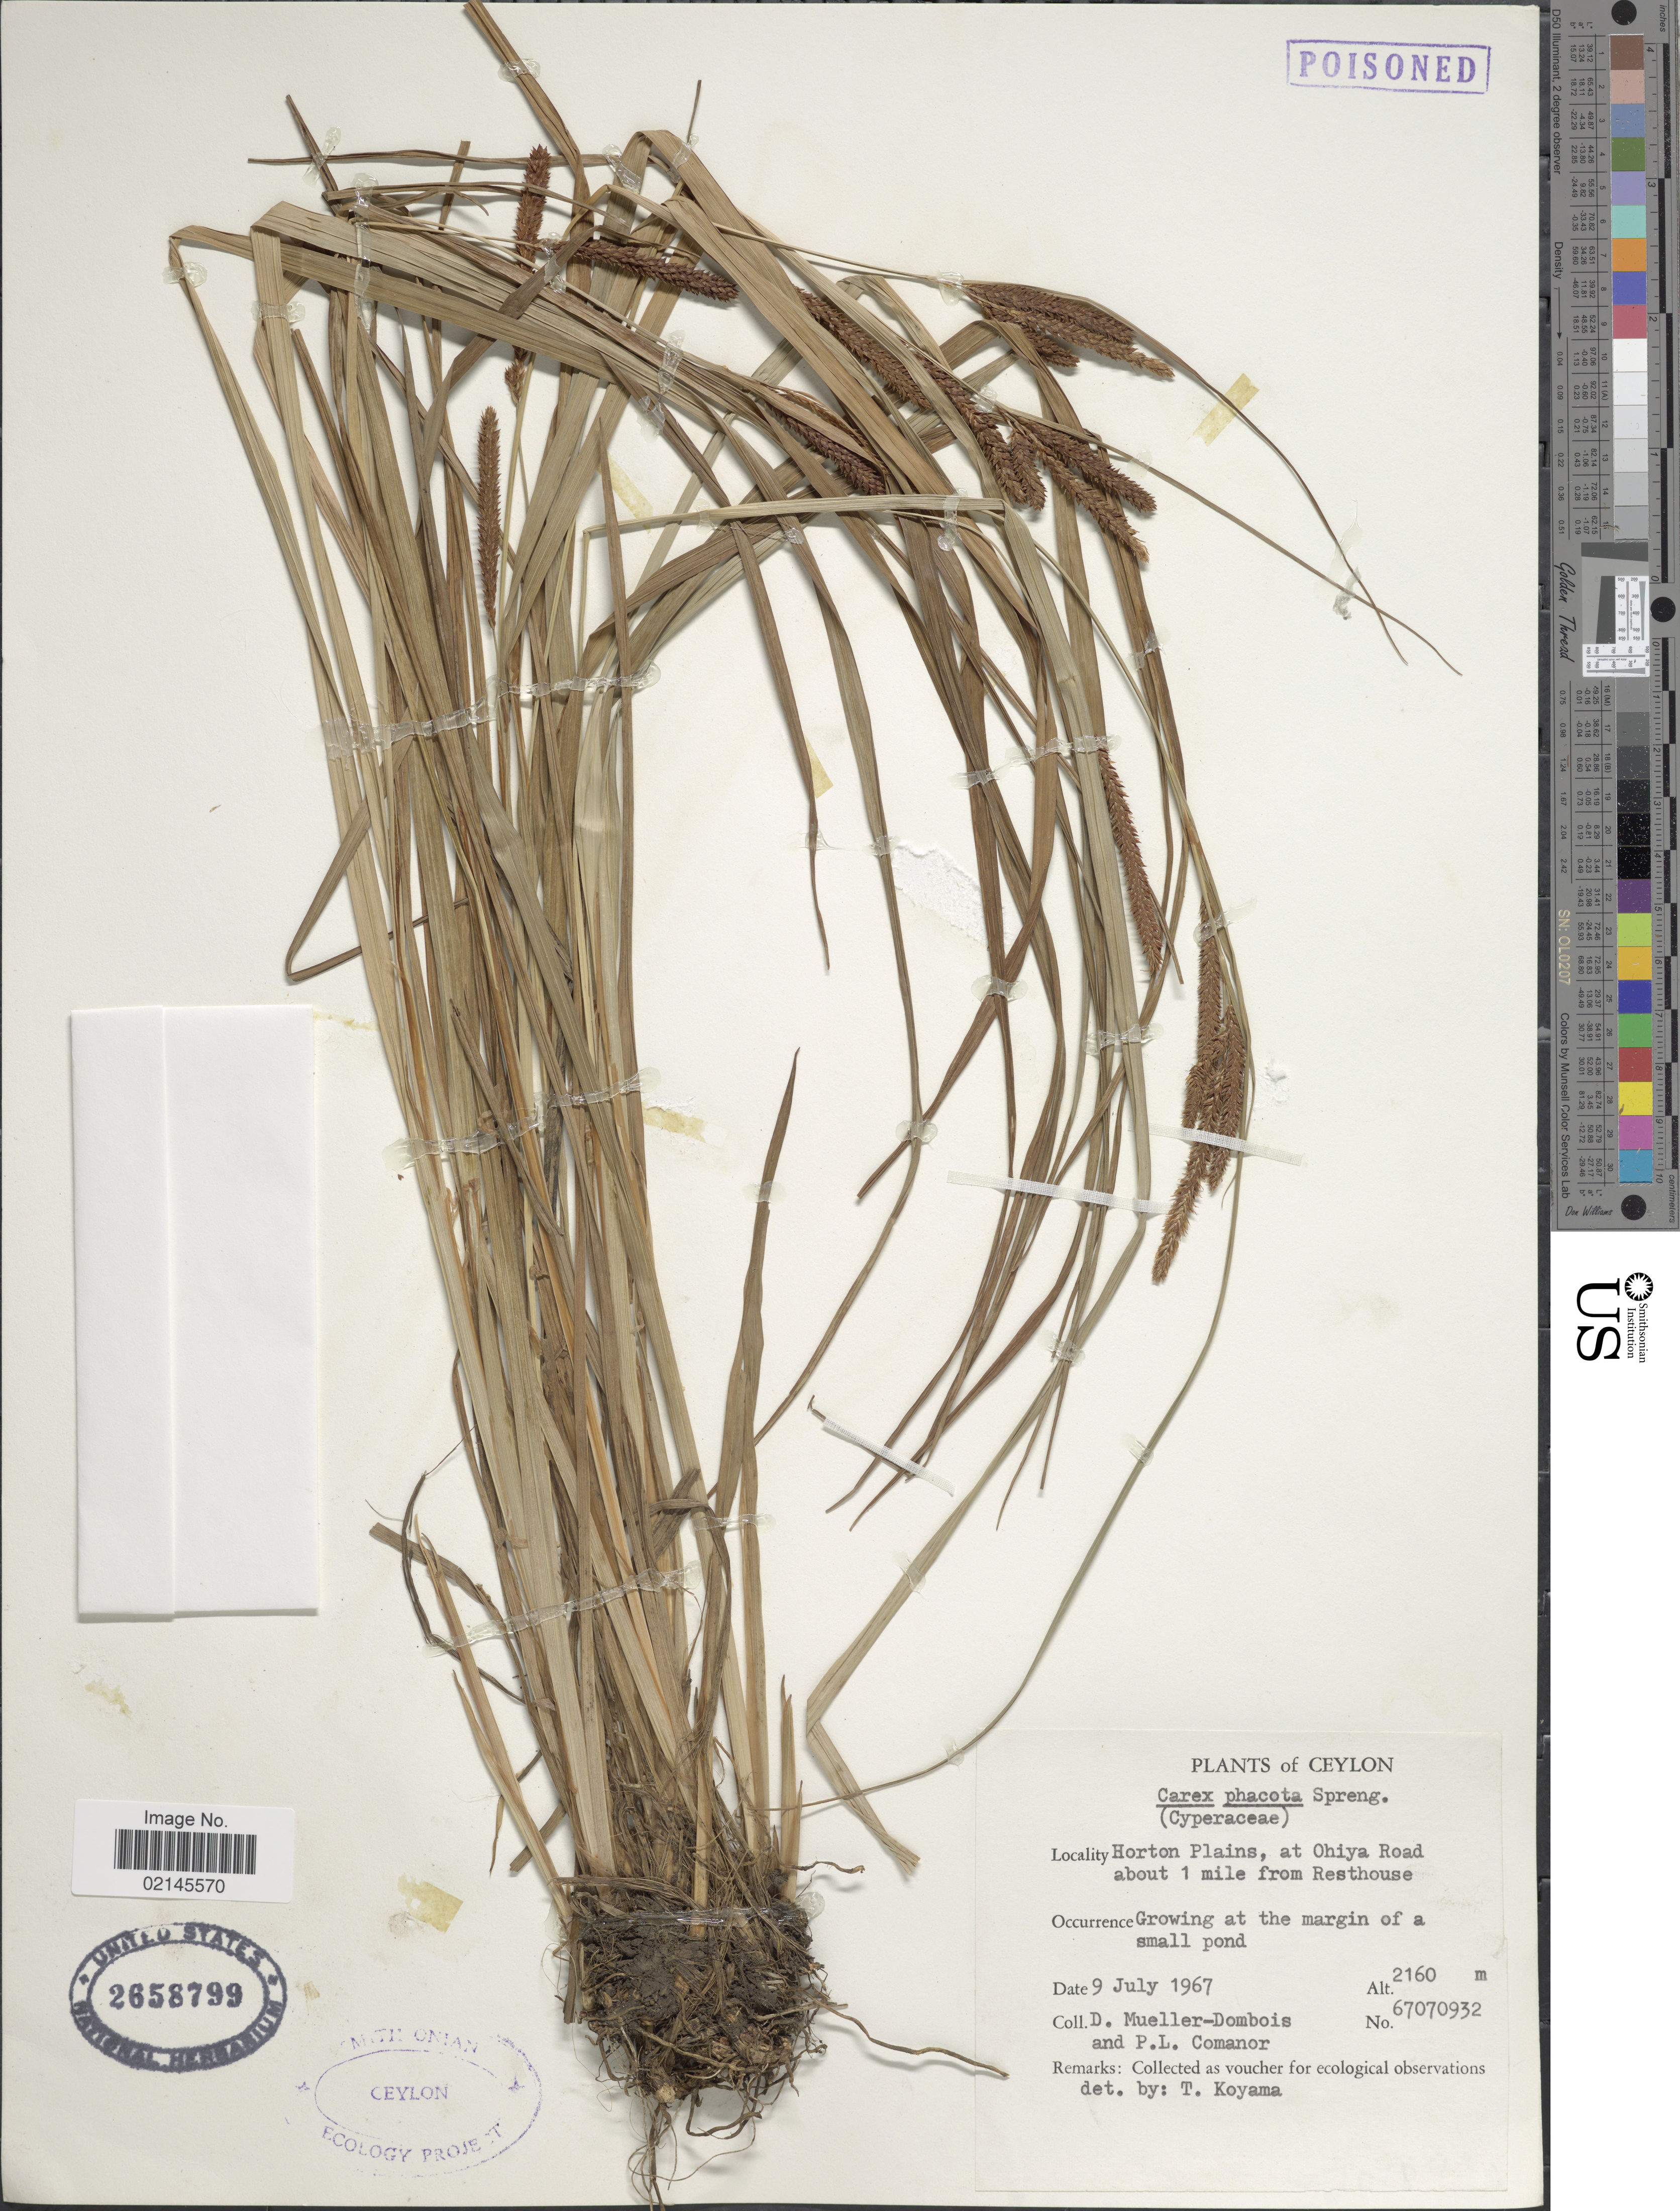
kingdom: Plantae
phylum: Tracheophyta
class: Liliopsida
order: Poales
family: Cyperaceae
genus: Carex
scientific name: Carex phacota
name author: Spreng.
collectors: D. Mueller-Dombois & P. Comanor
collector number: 67070932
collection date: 1967-07-09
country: Sri Lanka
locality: Ceylon, Horton Plains, at Ohiya Road about 1 mile from Resthouse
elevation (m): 2160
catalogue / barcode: US 2658799